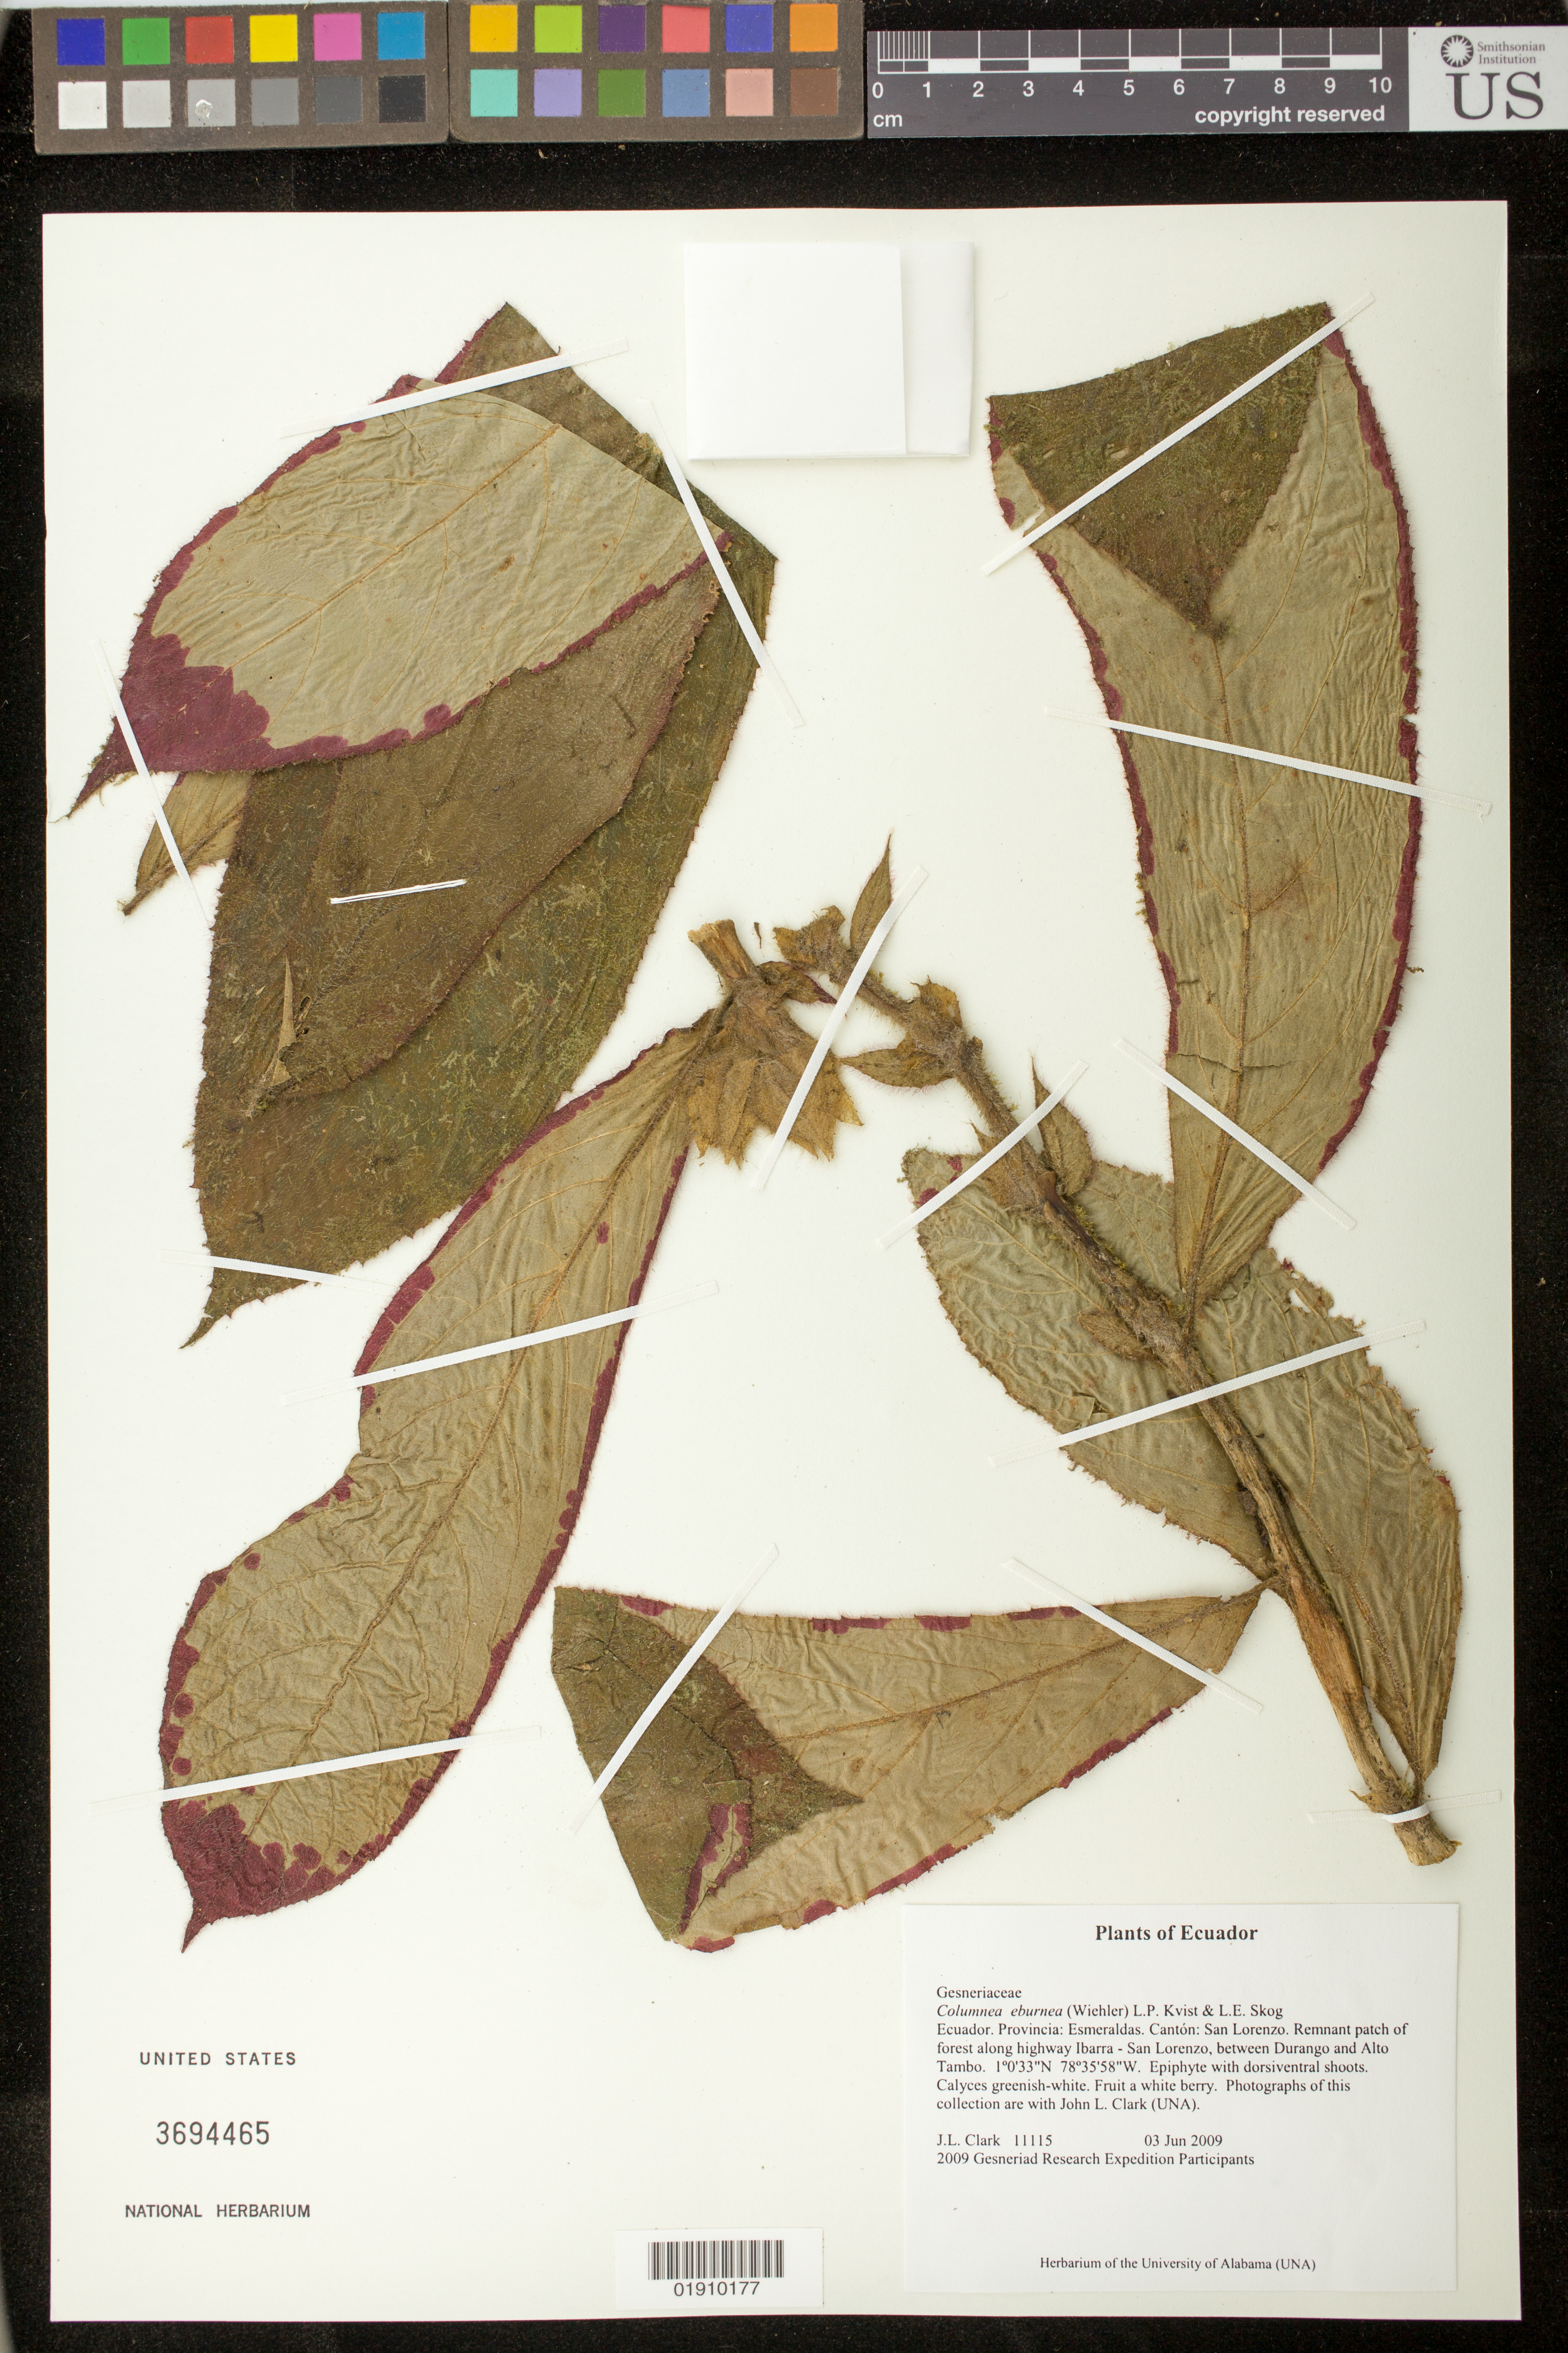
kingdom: Plantae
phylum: Tracheophyta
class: Magnoliopsida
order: Lamiales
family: Gesneriaceae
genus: Columnea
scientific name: Columnea eburnea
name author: (Wiehler) L.P. Kvist & L.E. Skog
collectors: J. L. Clark & 2009 Gesneriad Research Expedition Participants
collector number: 11115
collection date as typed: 03 Jun 2009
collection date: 2009-06-03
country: Ecuador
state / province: Esmeraldas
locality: Ecuador. Provincia: Esmeraldas. Canton: San Lorenzo. Remnant patch of forest along highway Ibarra-San Lorenzo, between Durango and Alto Tambo.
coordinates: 1 0 33 N, 78 35 58 W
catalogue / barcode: US 3694465